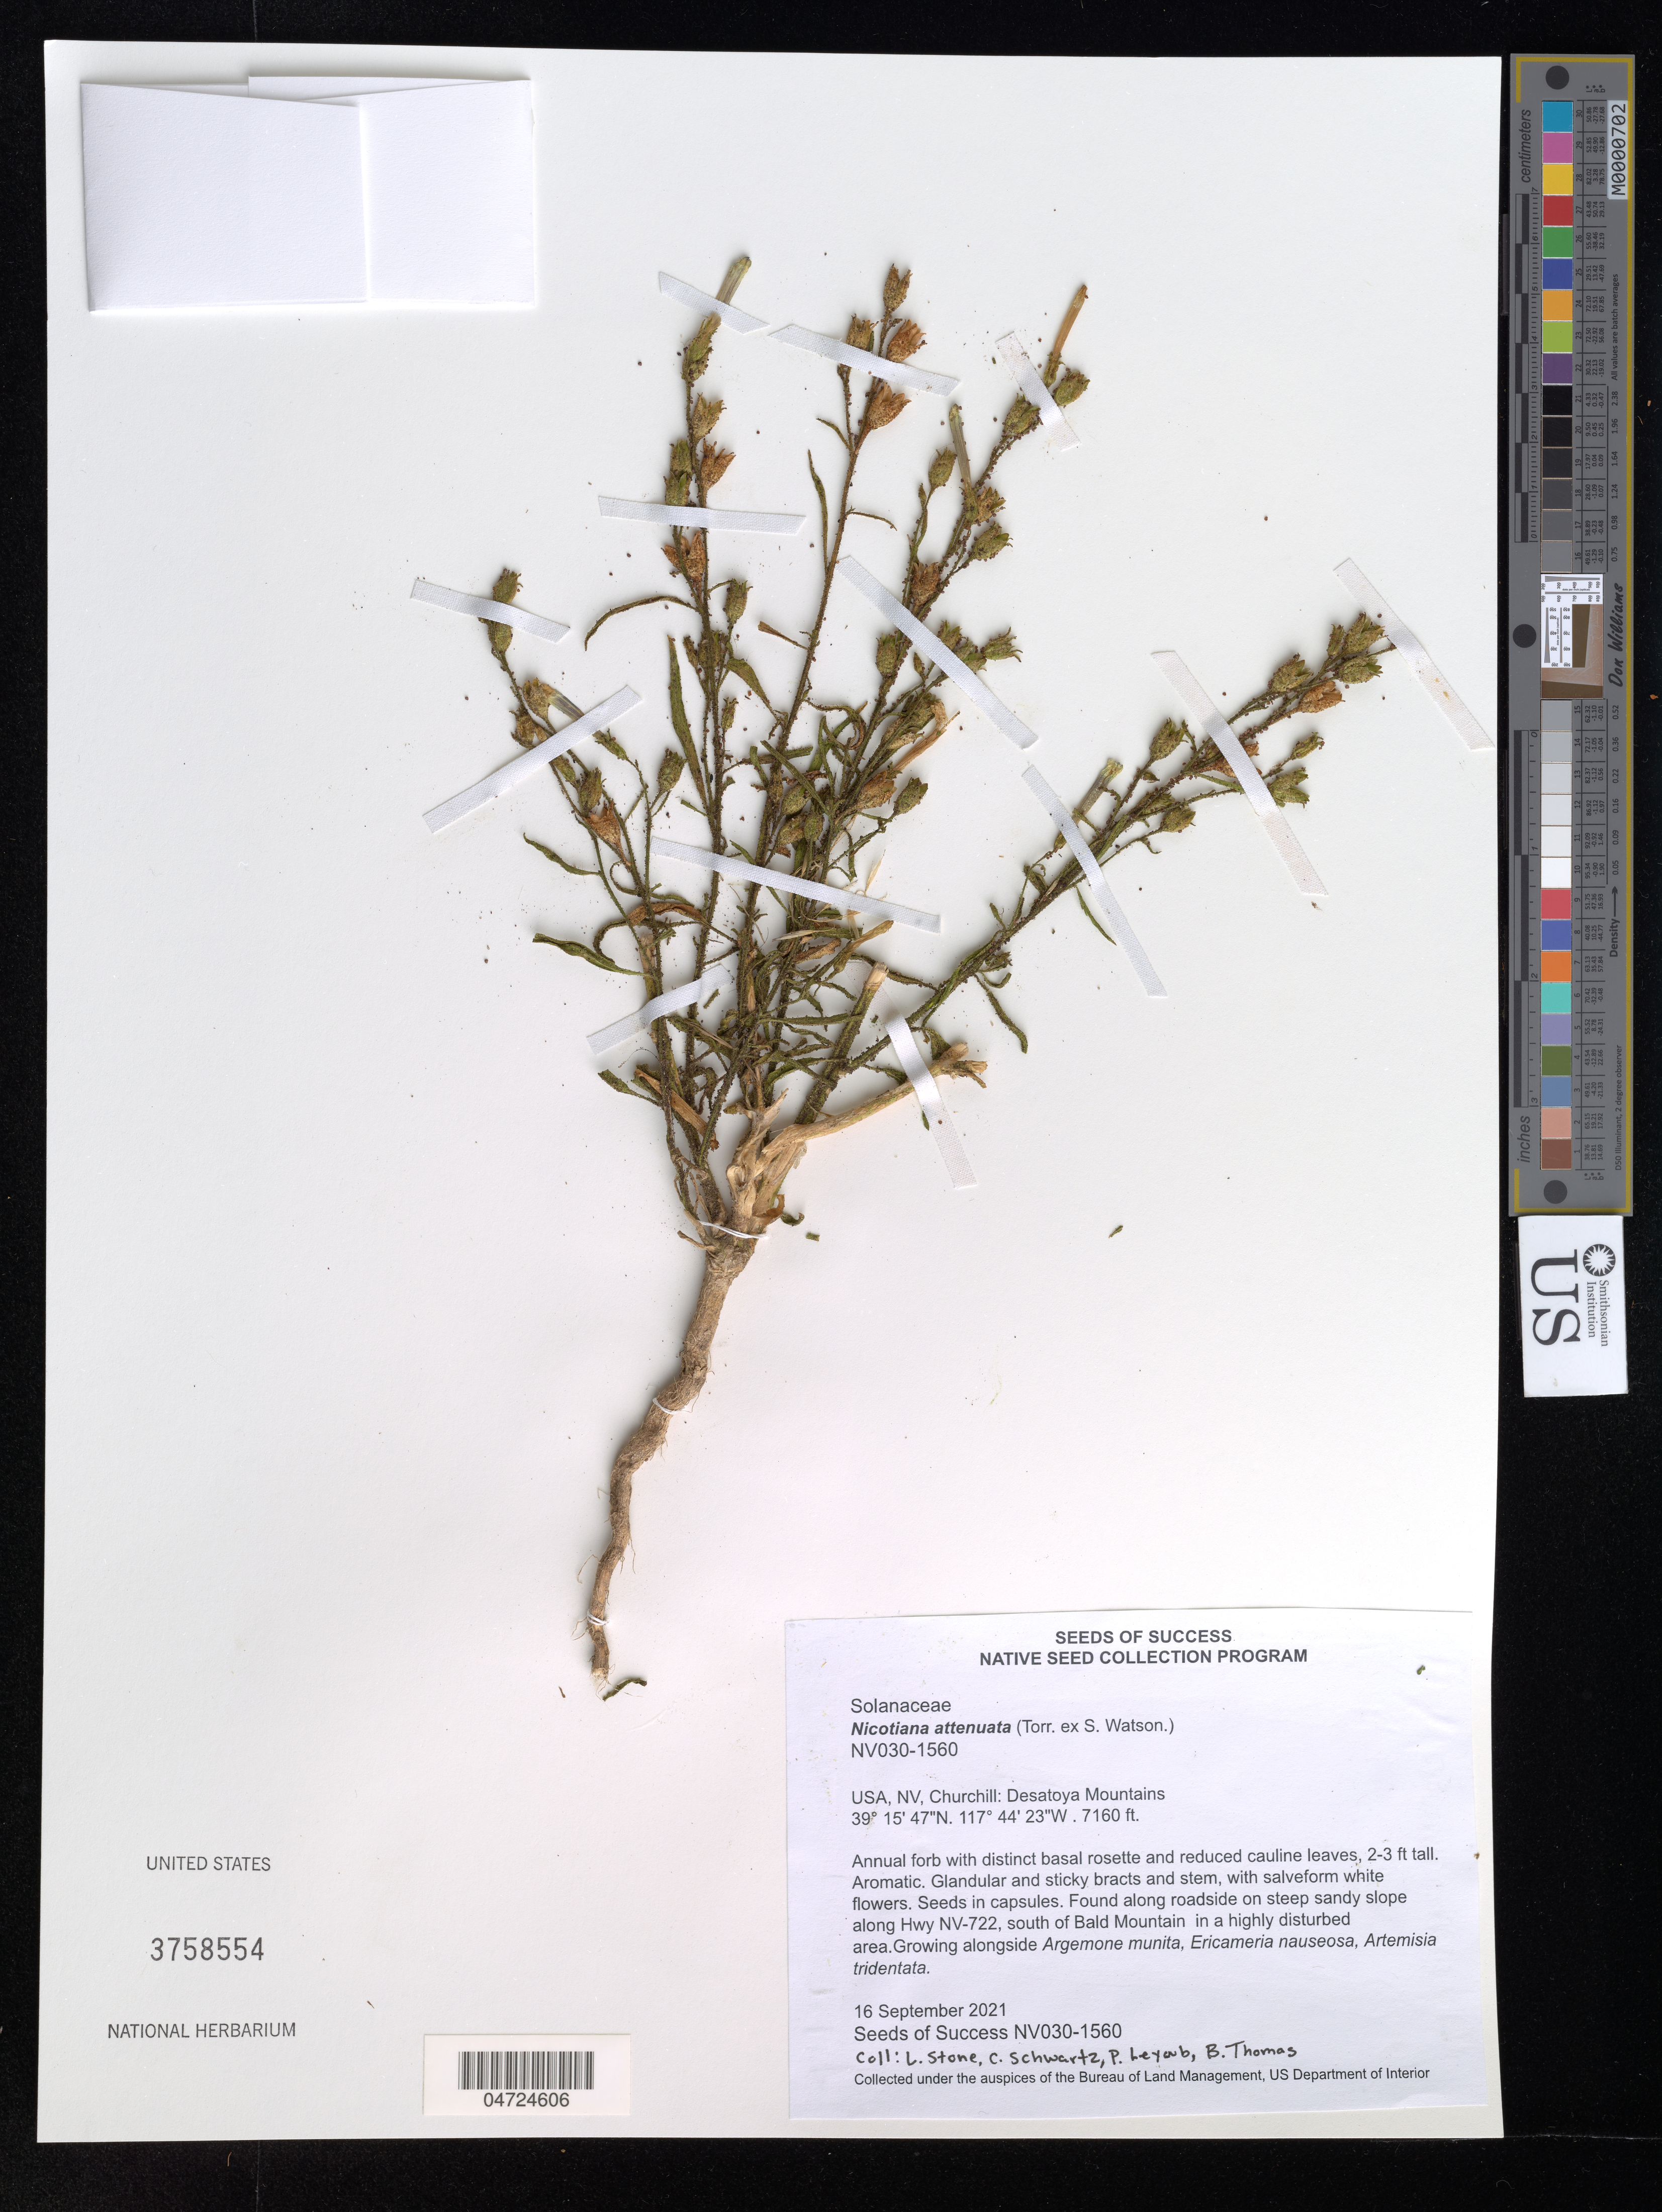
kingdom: Plantae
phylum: Tracheophyta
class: Magnoliopsida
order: Solanales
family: Solanaceae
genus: Nicotiana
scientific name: Nicotiana attenuata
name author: Torr. ex S. Watson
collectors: L. Stone, C. Schwartz, P. Leyoub & B. Thomas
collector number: NV030-1560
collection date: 2021-09-16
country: United States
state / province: Nevada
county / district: Churchill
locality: Churchill: Desatoya Mountains. Found along roadside on steep sandy slope along Hwy NV-722, south of Bald Mountain in a highly disturbed area.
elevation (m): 2182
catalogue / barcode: US 3758554